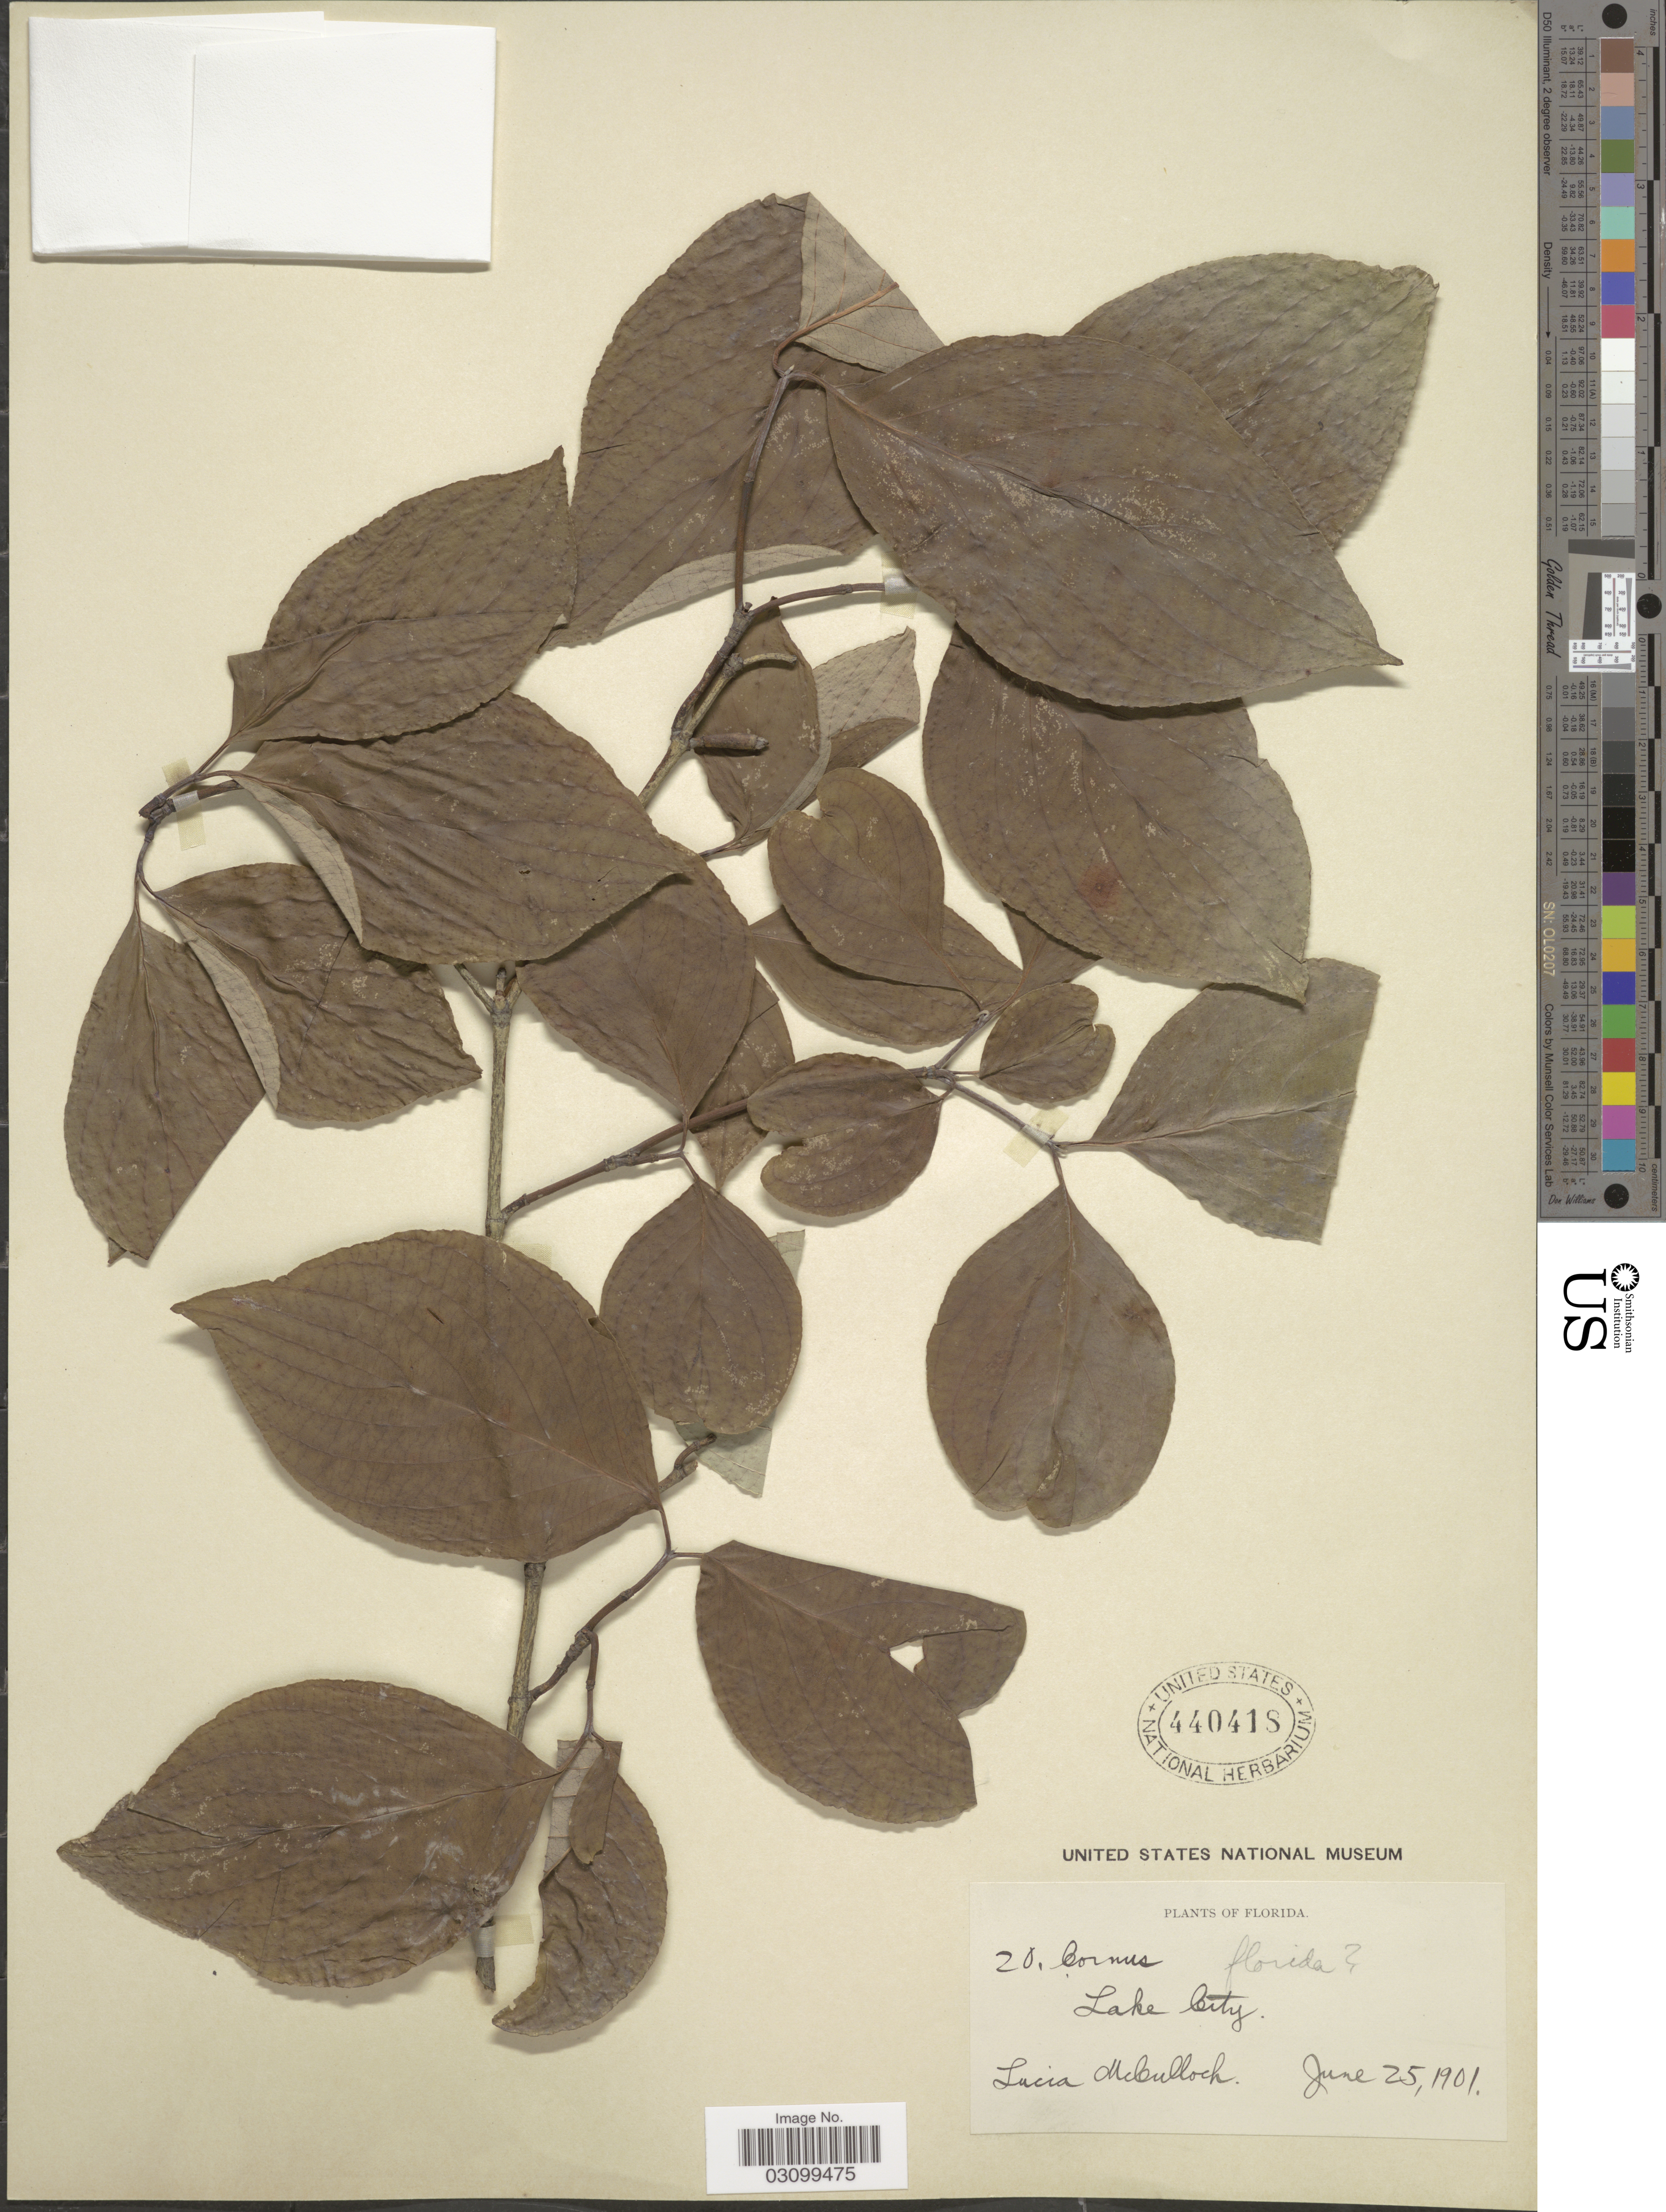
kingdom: Plantae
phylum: Tracheophyta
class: Magnoliopsida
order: Cornales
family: Cornaceae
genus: Cornus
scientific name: Cornus florida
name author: L.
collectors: L. McCulloch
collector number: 20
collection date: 1901-06-25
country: United States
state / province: Florida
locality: Lake City.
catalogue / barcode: US 440418